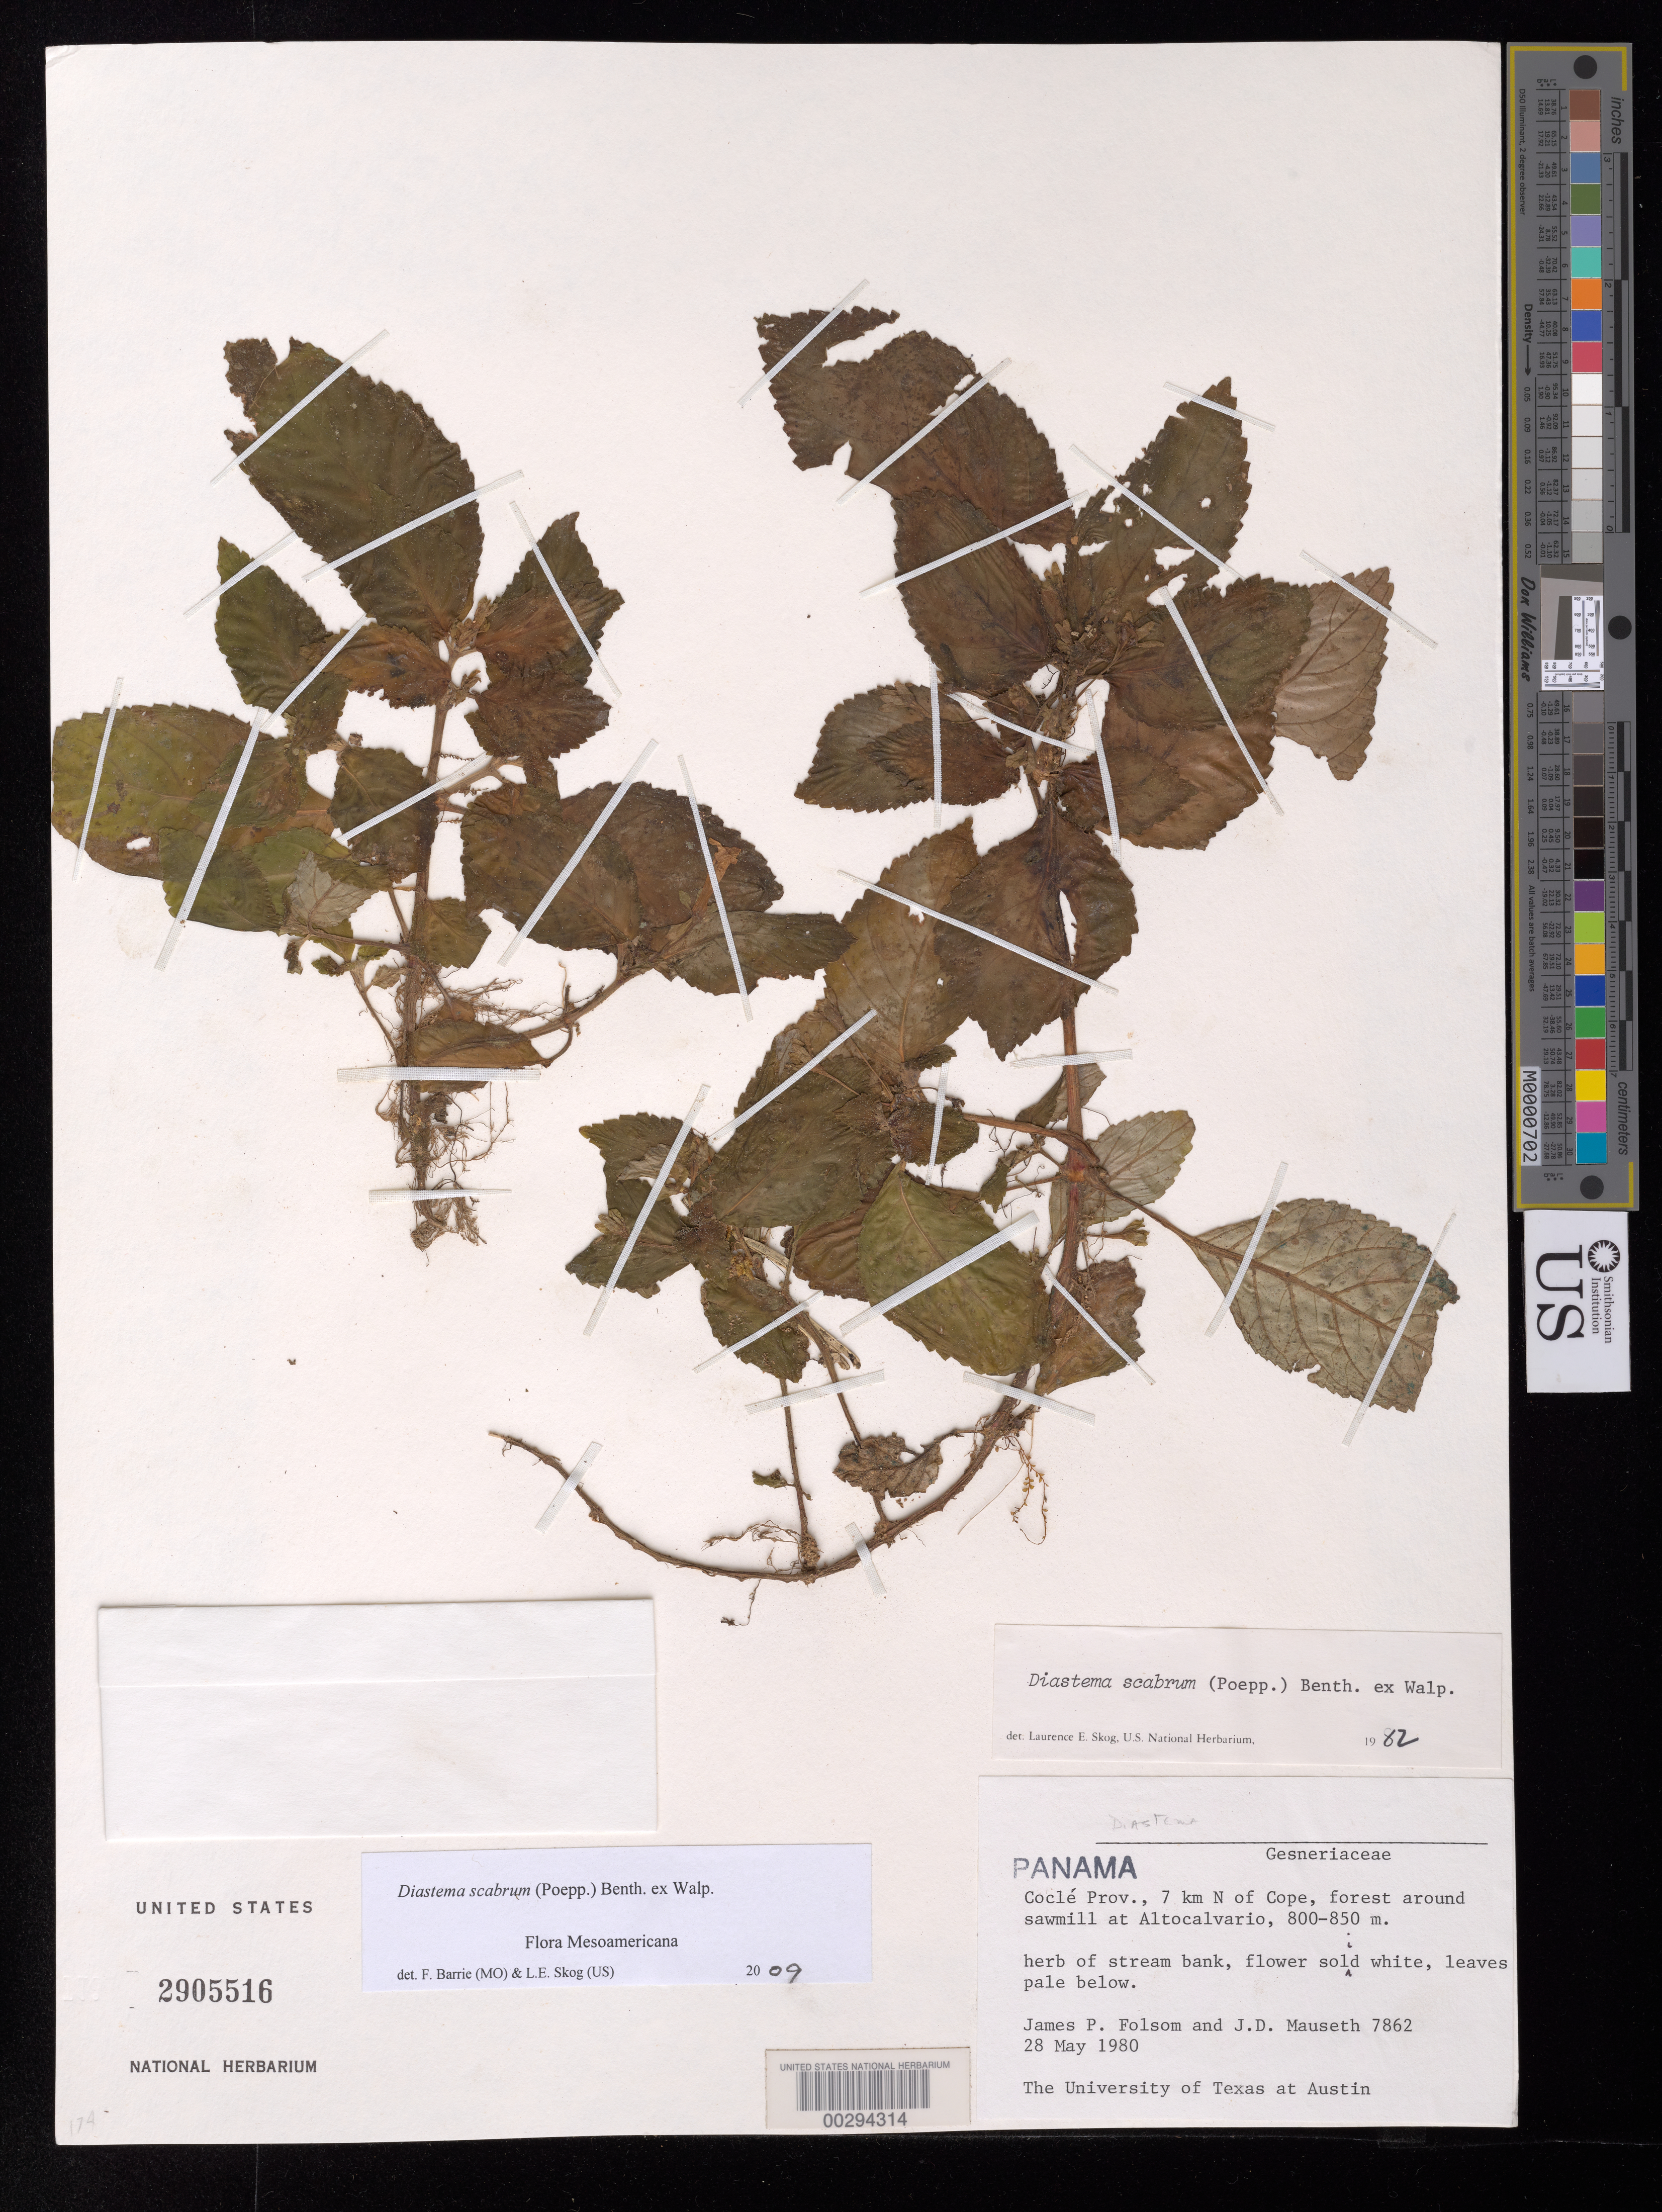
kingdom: Plantae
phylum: Tracheophyta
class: Magnoliopsida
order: Lamiales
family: Gesneriaceae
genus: Diastema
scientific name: Diastema scabrum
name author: (Poepp.) Benth. ex Walp.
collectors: J. P. Folsom & J. Mauseth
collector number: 7862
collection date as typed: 28 May 1980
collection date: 1980-05-28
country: Panama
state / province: Coclé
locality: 7 km N of Cope, around sawmill at Alto Calvario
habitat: Forest; stream bank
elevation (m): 800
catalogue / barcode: US 2905516